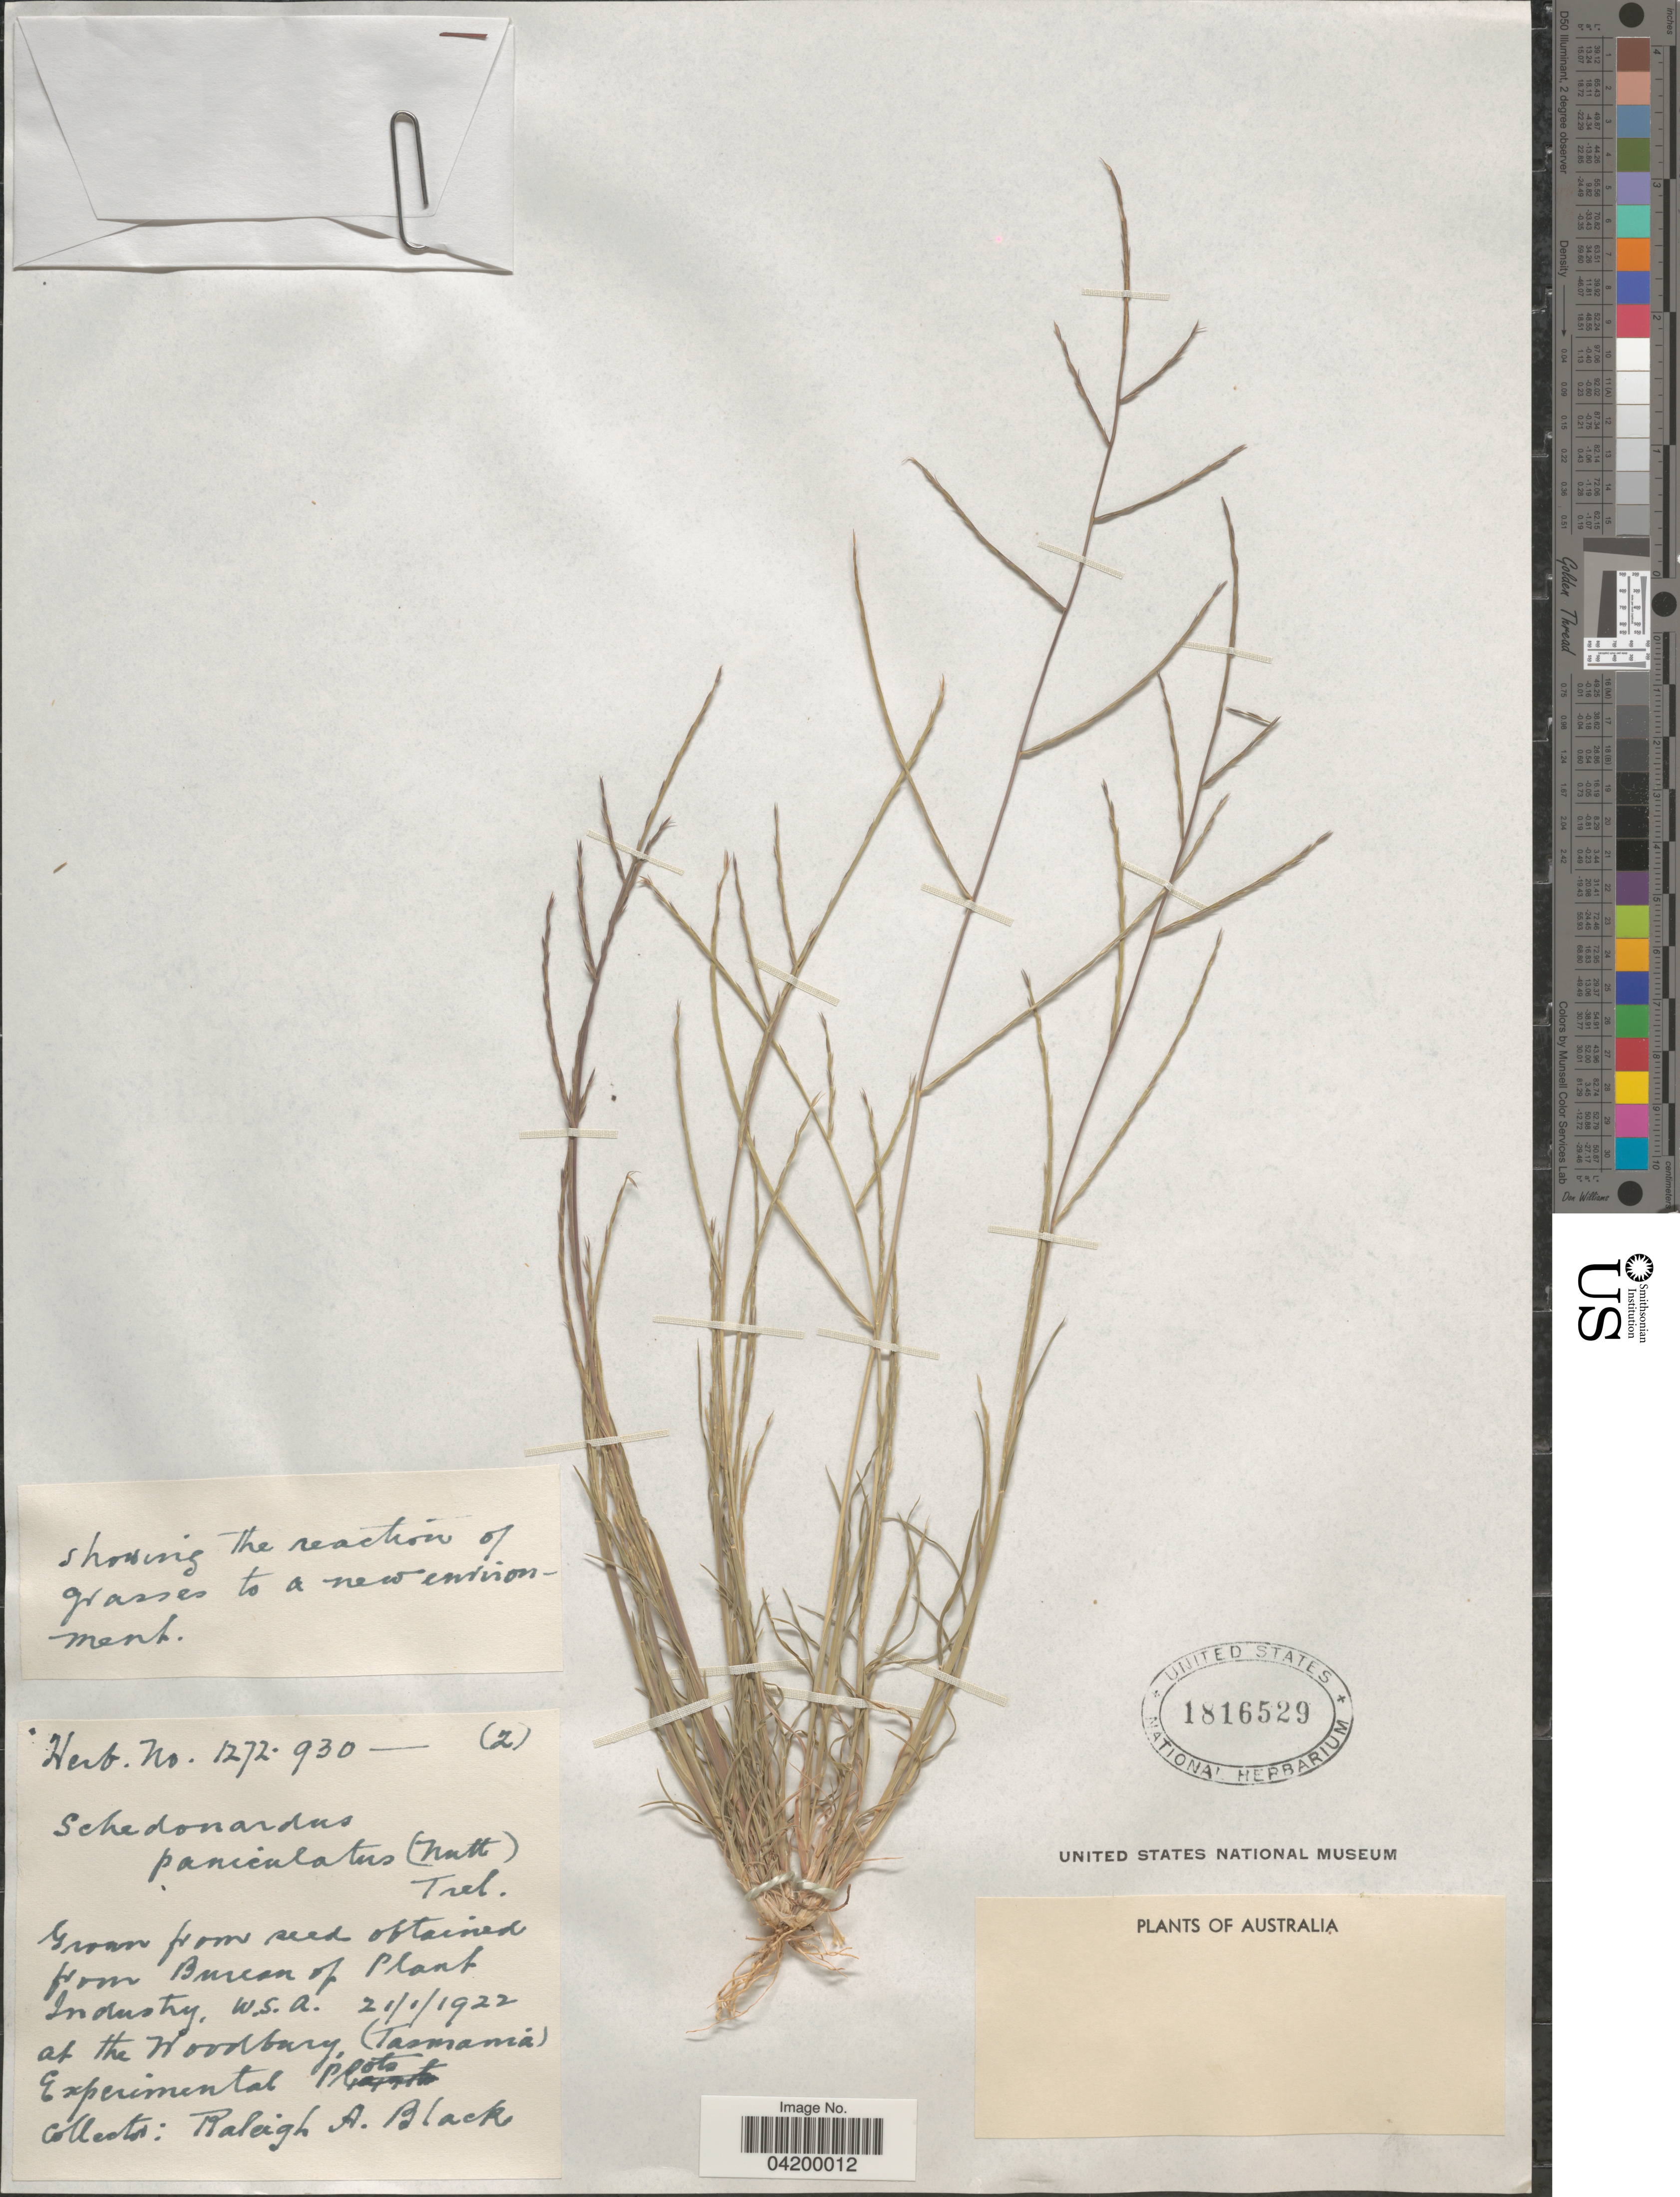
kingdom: Plantae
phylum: Tracheophyta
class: Liliopsida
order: Poales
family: Poaceae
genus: Muhlenbergia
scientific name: Muhlenbergia paniculata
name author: (Nutt.) Columbus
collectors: R. A. Black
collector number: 1272.930-(2)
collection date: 1922-01-21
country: Australia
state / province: Tasmania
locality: At the Woodbury, Experimental Plots.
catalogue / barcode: US 1816529